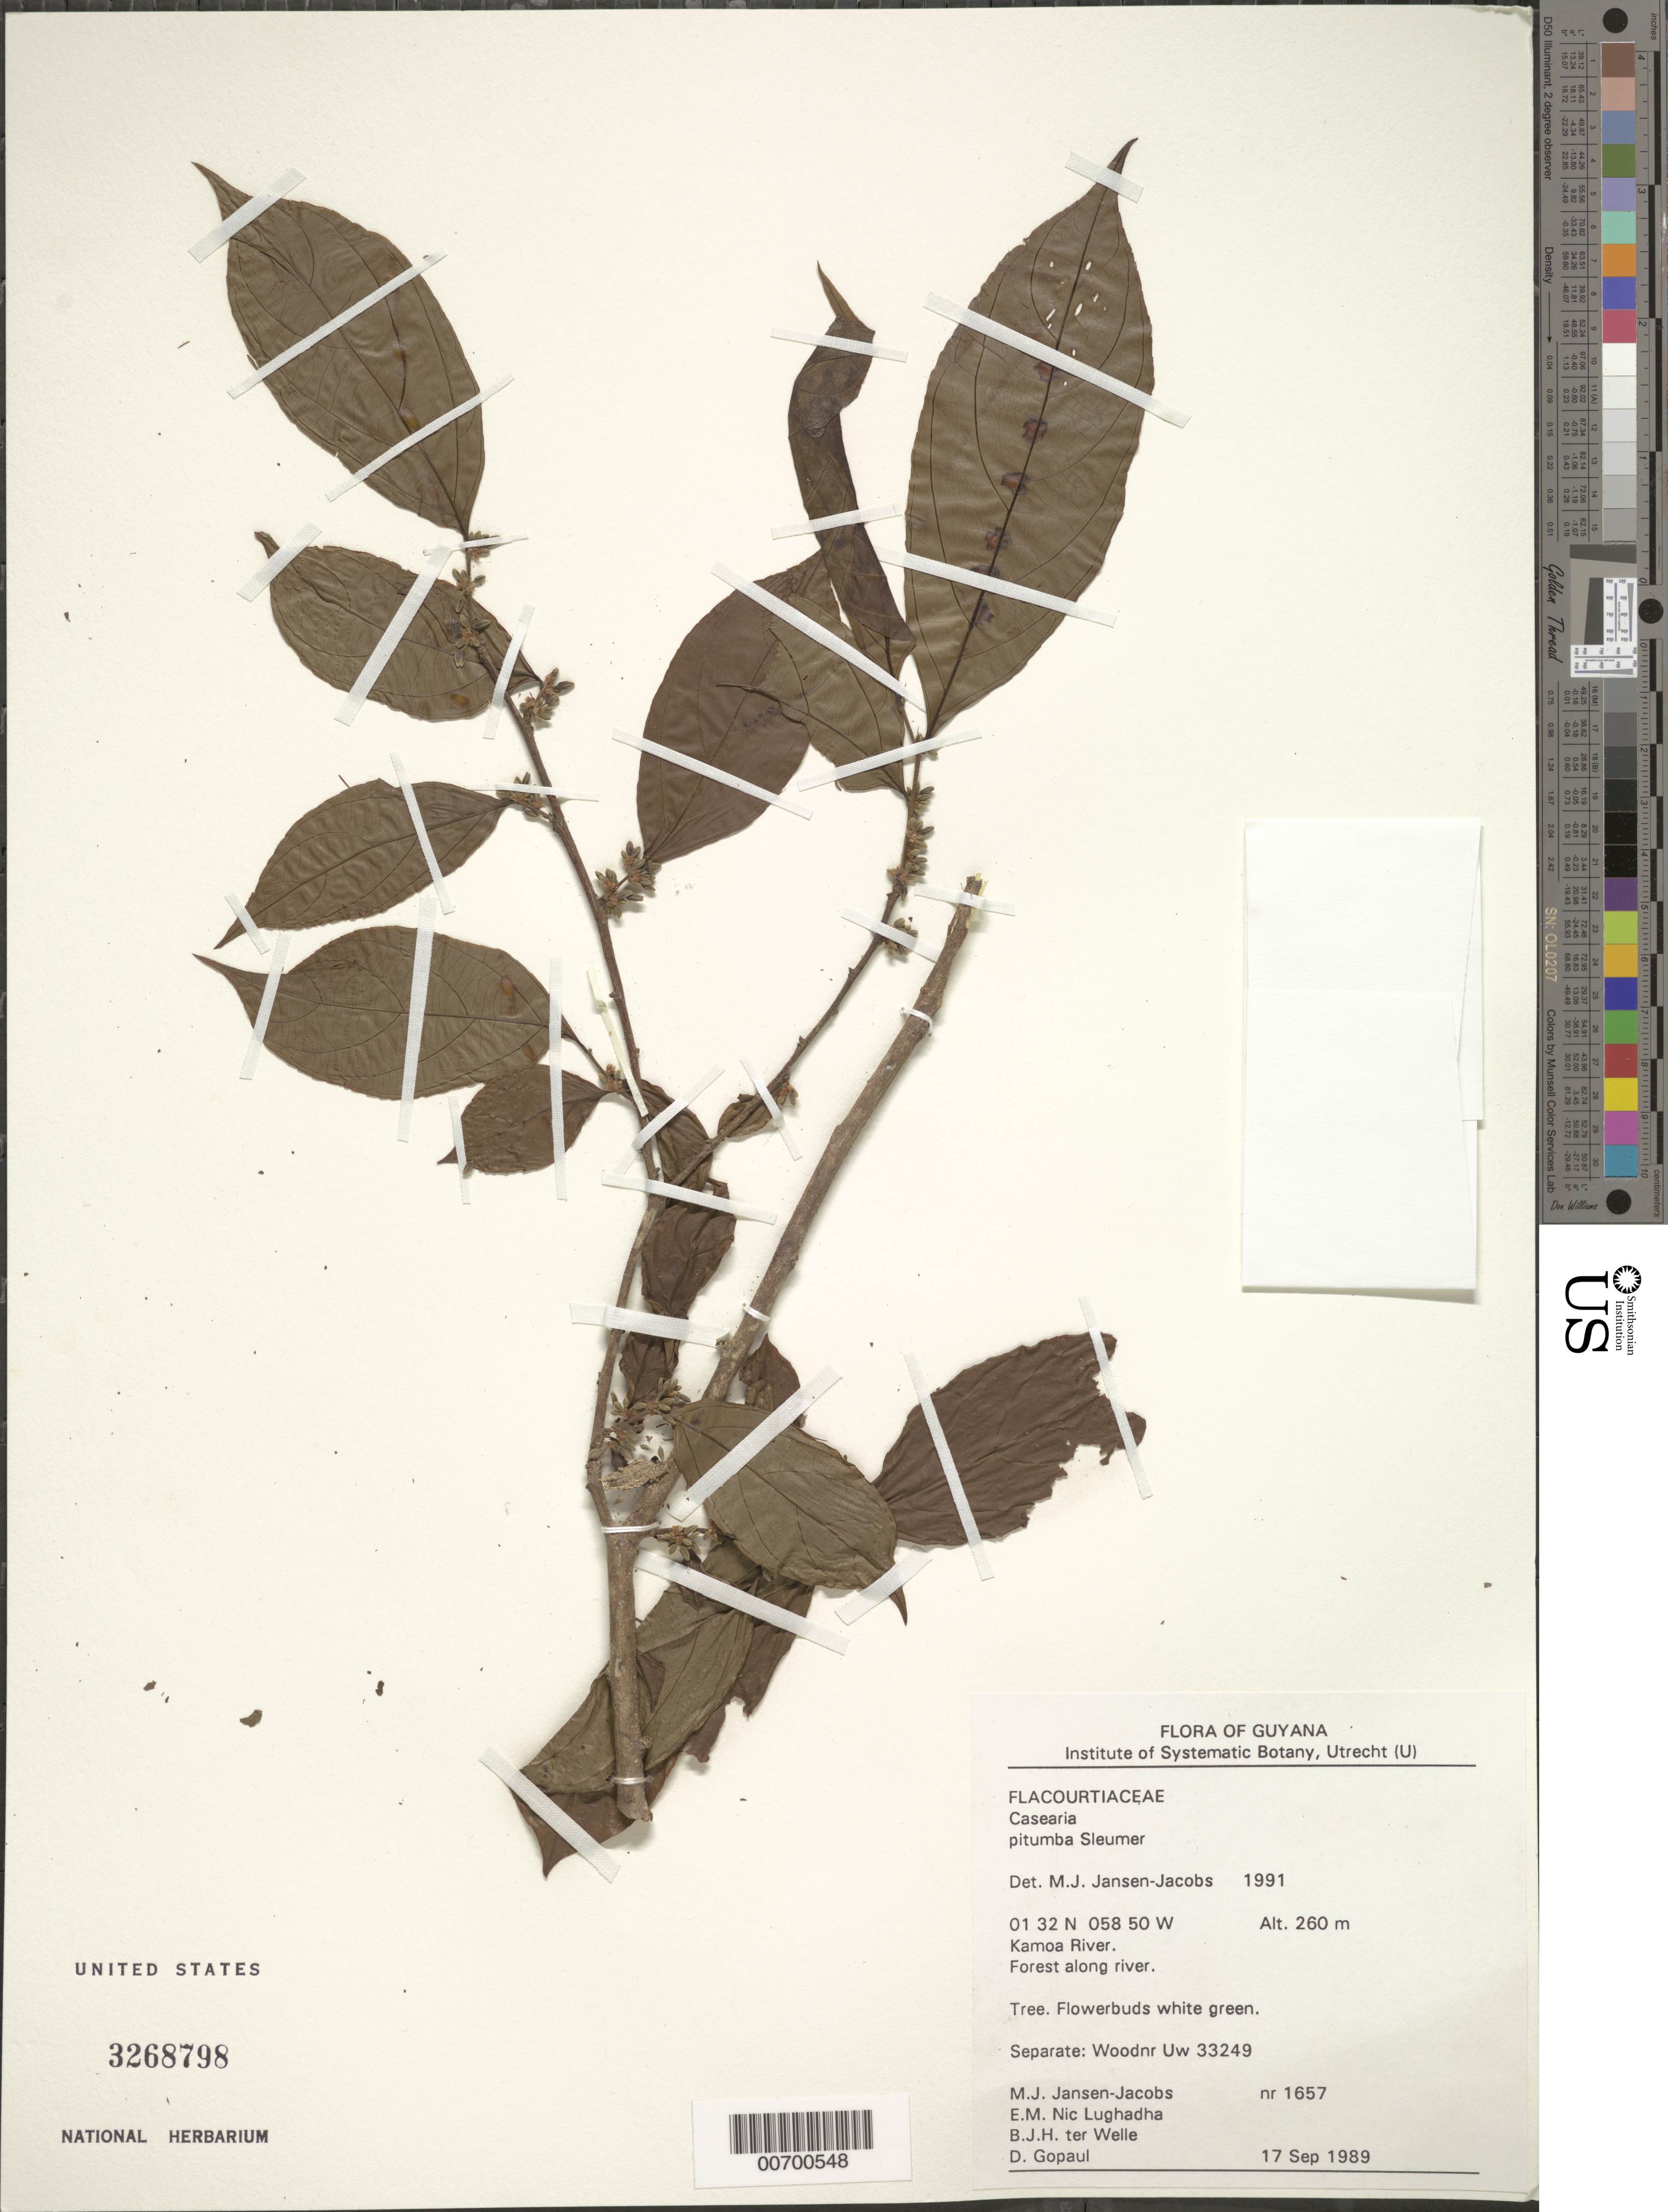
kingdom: Plantae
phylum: Tracheophyta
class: Magnoliopsida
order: Malpighiales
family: Salicaceae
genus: Casearia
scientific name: Casearia pitumba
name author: Sleumer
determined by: Jansen-Jacobs, M. J., (U), Nationaal Herbarium Nederland, Utrecht University branch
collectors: M. J. Jansen-Jacobs, E. Nic Lughadha, B. Welle & D. Gopaul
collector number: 1657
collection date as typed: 17-Sep-89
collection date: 1989-09-17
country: Guyana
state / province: U. Takutu-U. Essequibo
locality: Kamoa River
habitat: Forest along river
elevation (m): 260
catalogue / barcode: US 3268798